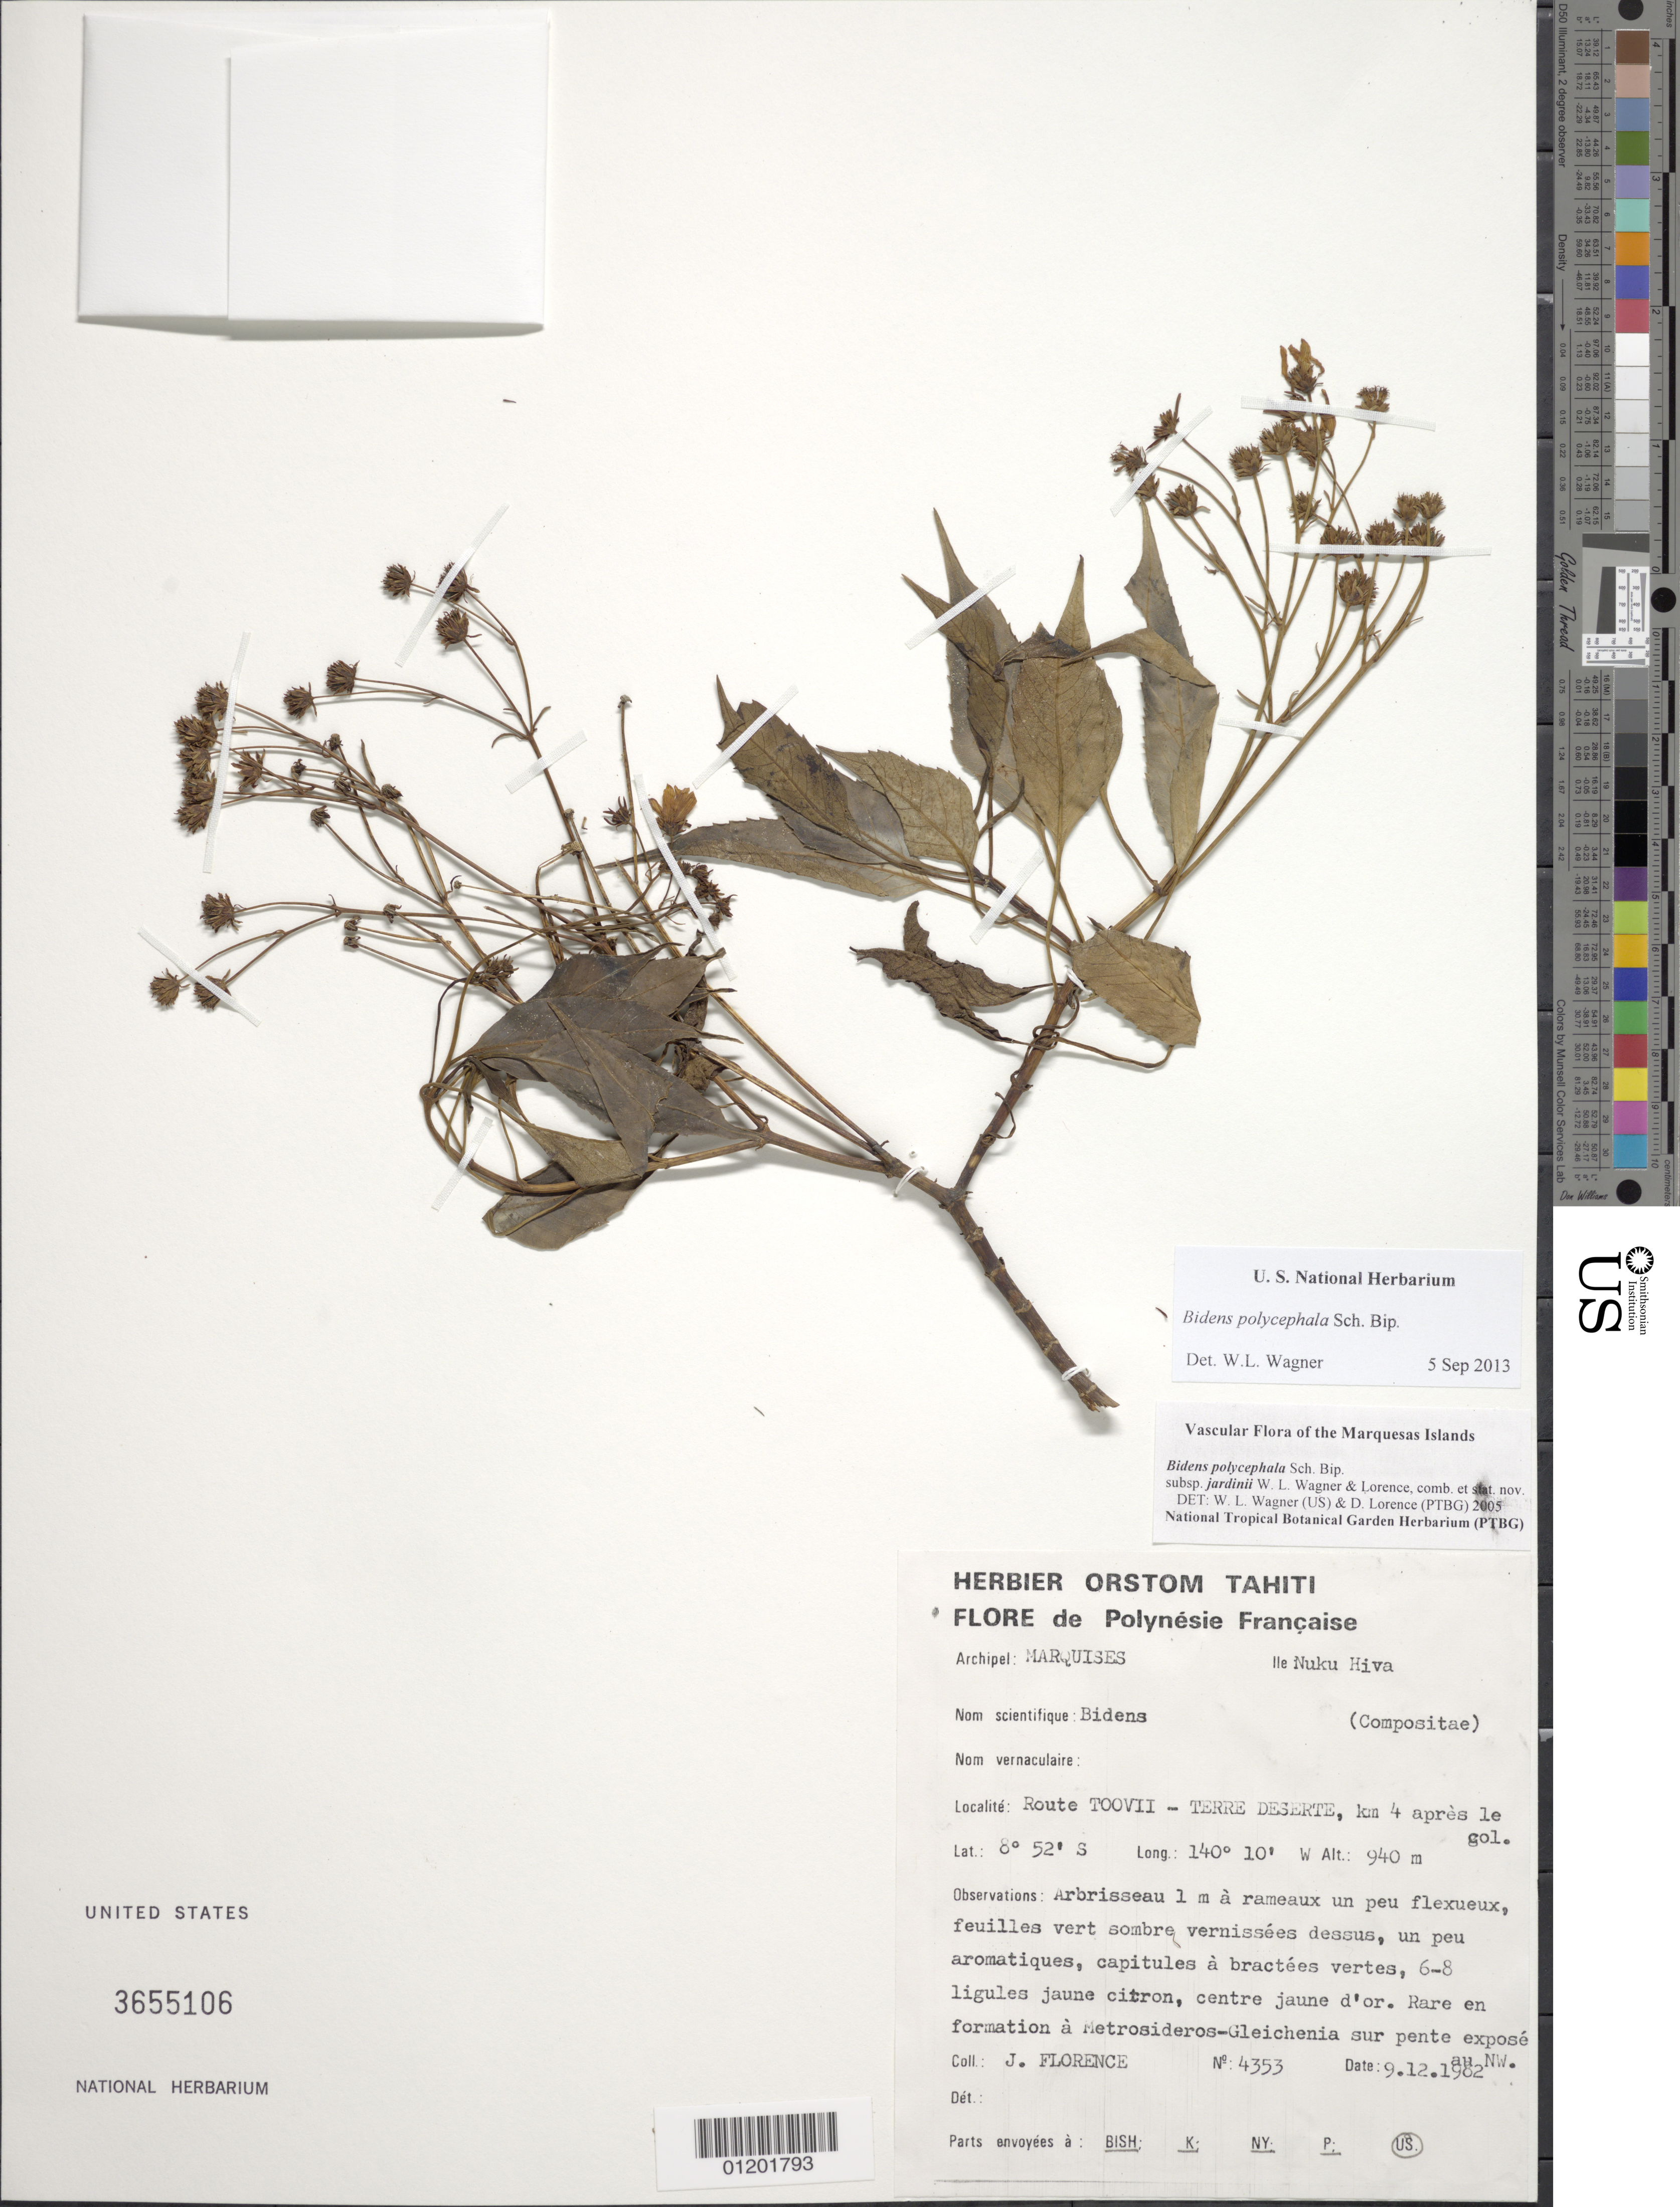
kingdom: Plantae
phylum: Tracheophyta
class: Magnoliopsida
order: Asterales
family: Asteraceae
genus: Bidens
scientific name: Bidens polycephala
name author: Sch. Bip.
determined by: Wagner, W. L., (BOT), Smithsonian Institution - National Museum of Natural History (UNITED STATES)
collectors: J. Florence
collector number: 4353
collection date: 1982-12-09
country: French Polynesia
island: Nuku Hiva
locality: Route Toovii - Terre Deserte, km 4 apres le col.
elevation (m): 940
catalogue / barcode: US 3655106